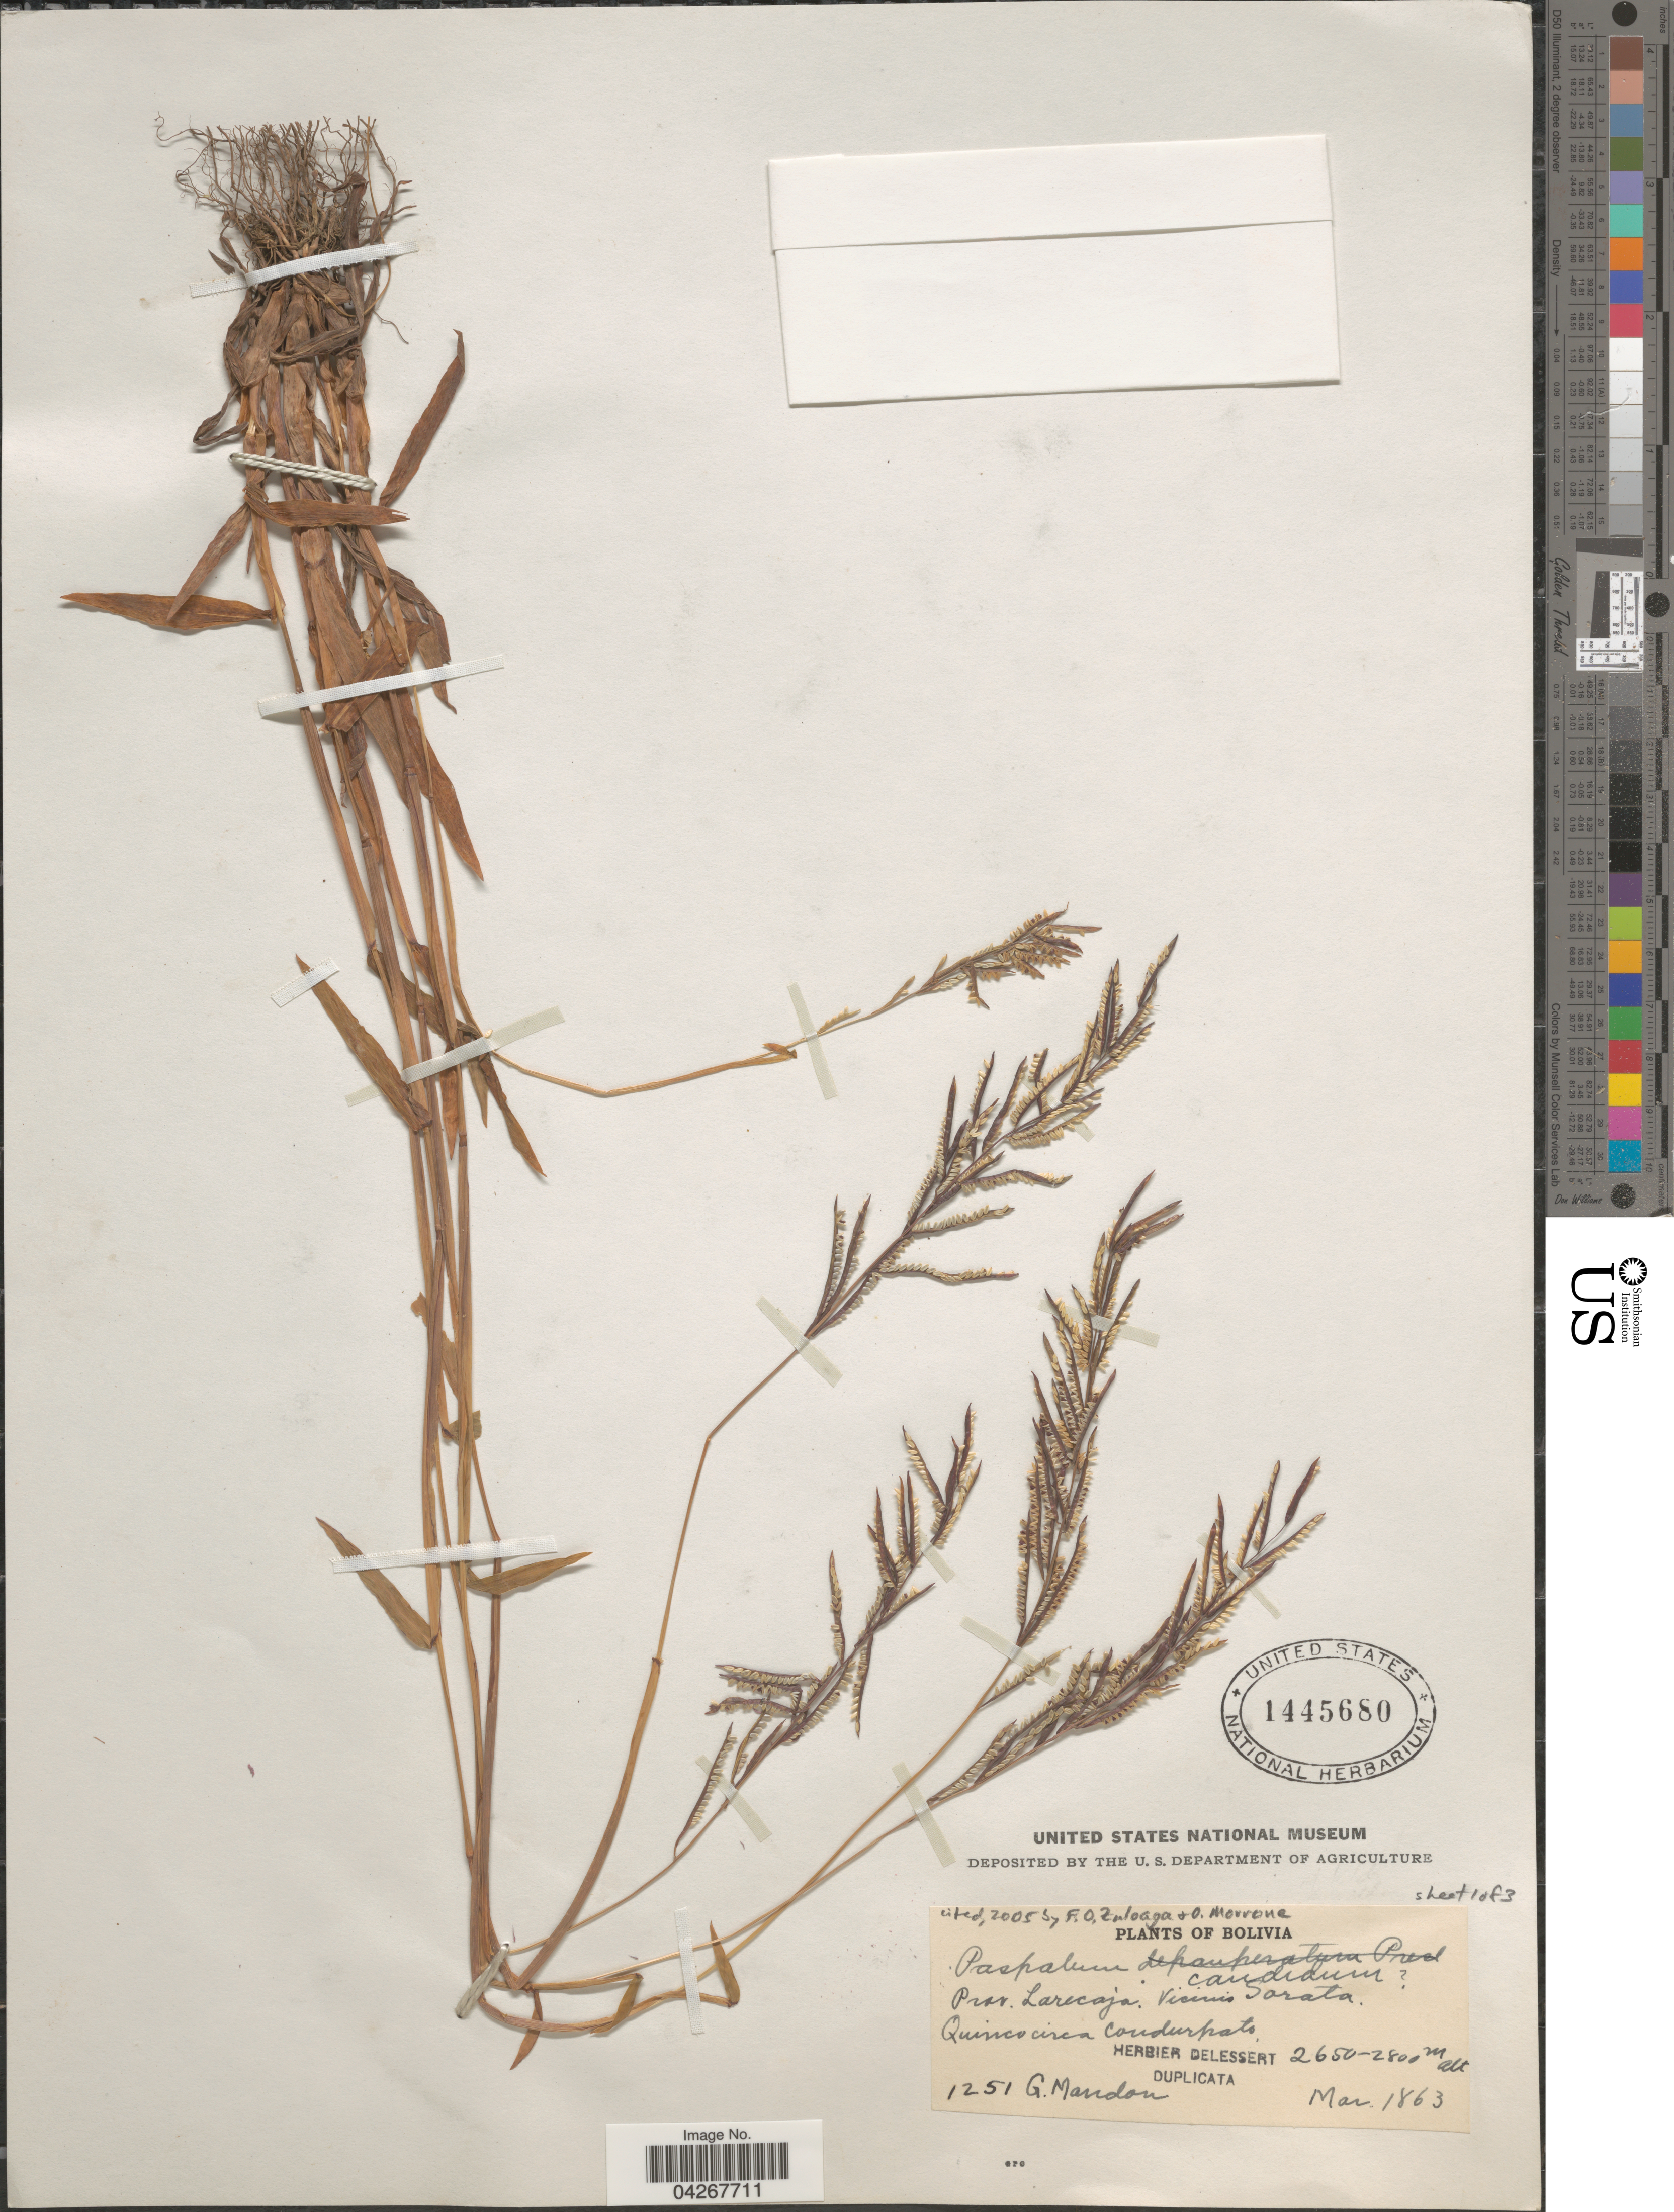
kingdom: Plantae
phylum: Tracheophyta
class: Liliopsida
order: Poales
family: Poaceae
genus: Paspalum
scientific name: Paspalum candidum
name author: (Humb. & Bonpl. ex Fleugge) Kunth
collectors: G. Mandon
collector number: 1251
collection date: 1863-03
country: Bolivia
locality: Prov. Larecaja. Vicinio Sorata. Quinco circa condurpata.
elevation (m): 2650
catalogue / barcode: US 1445680